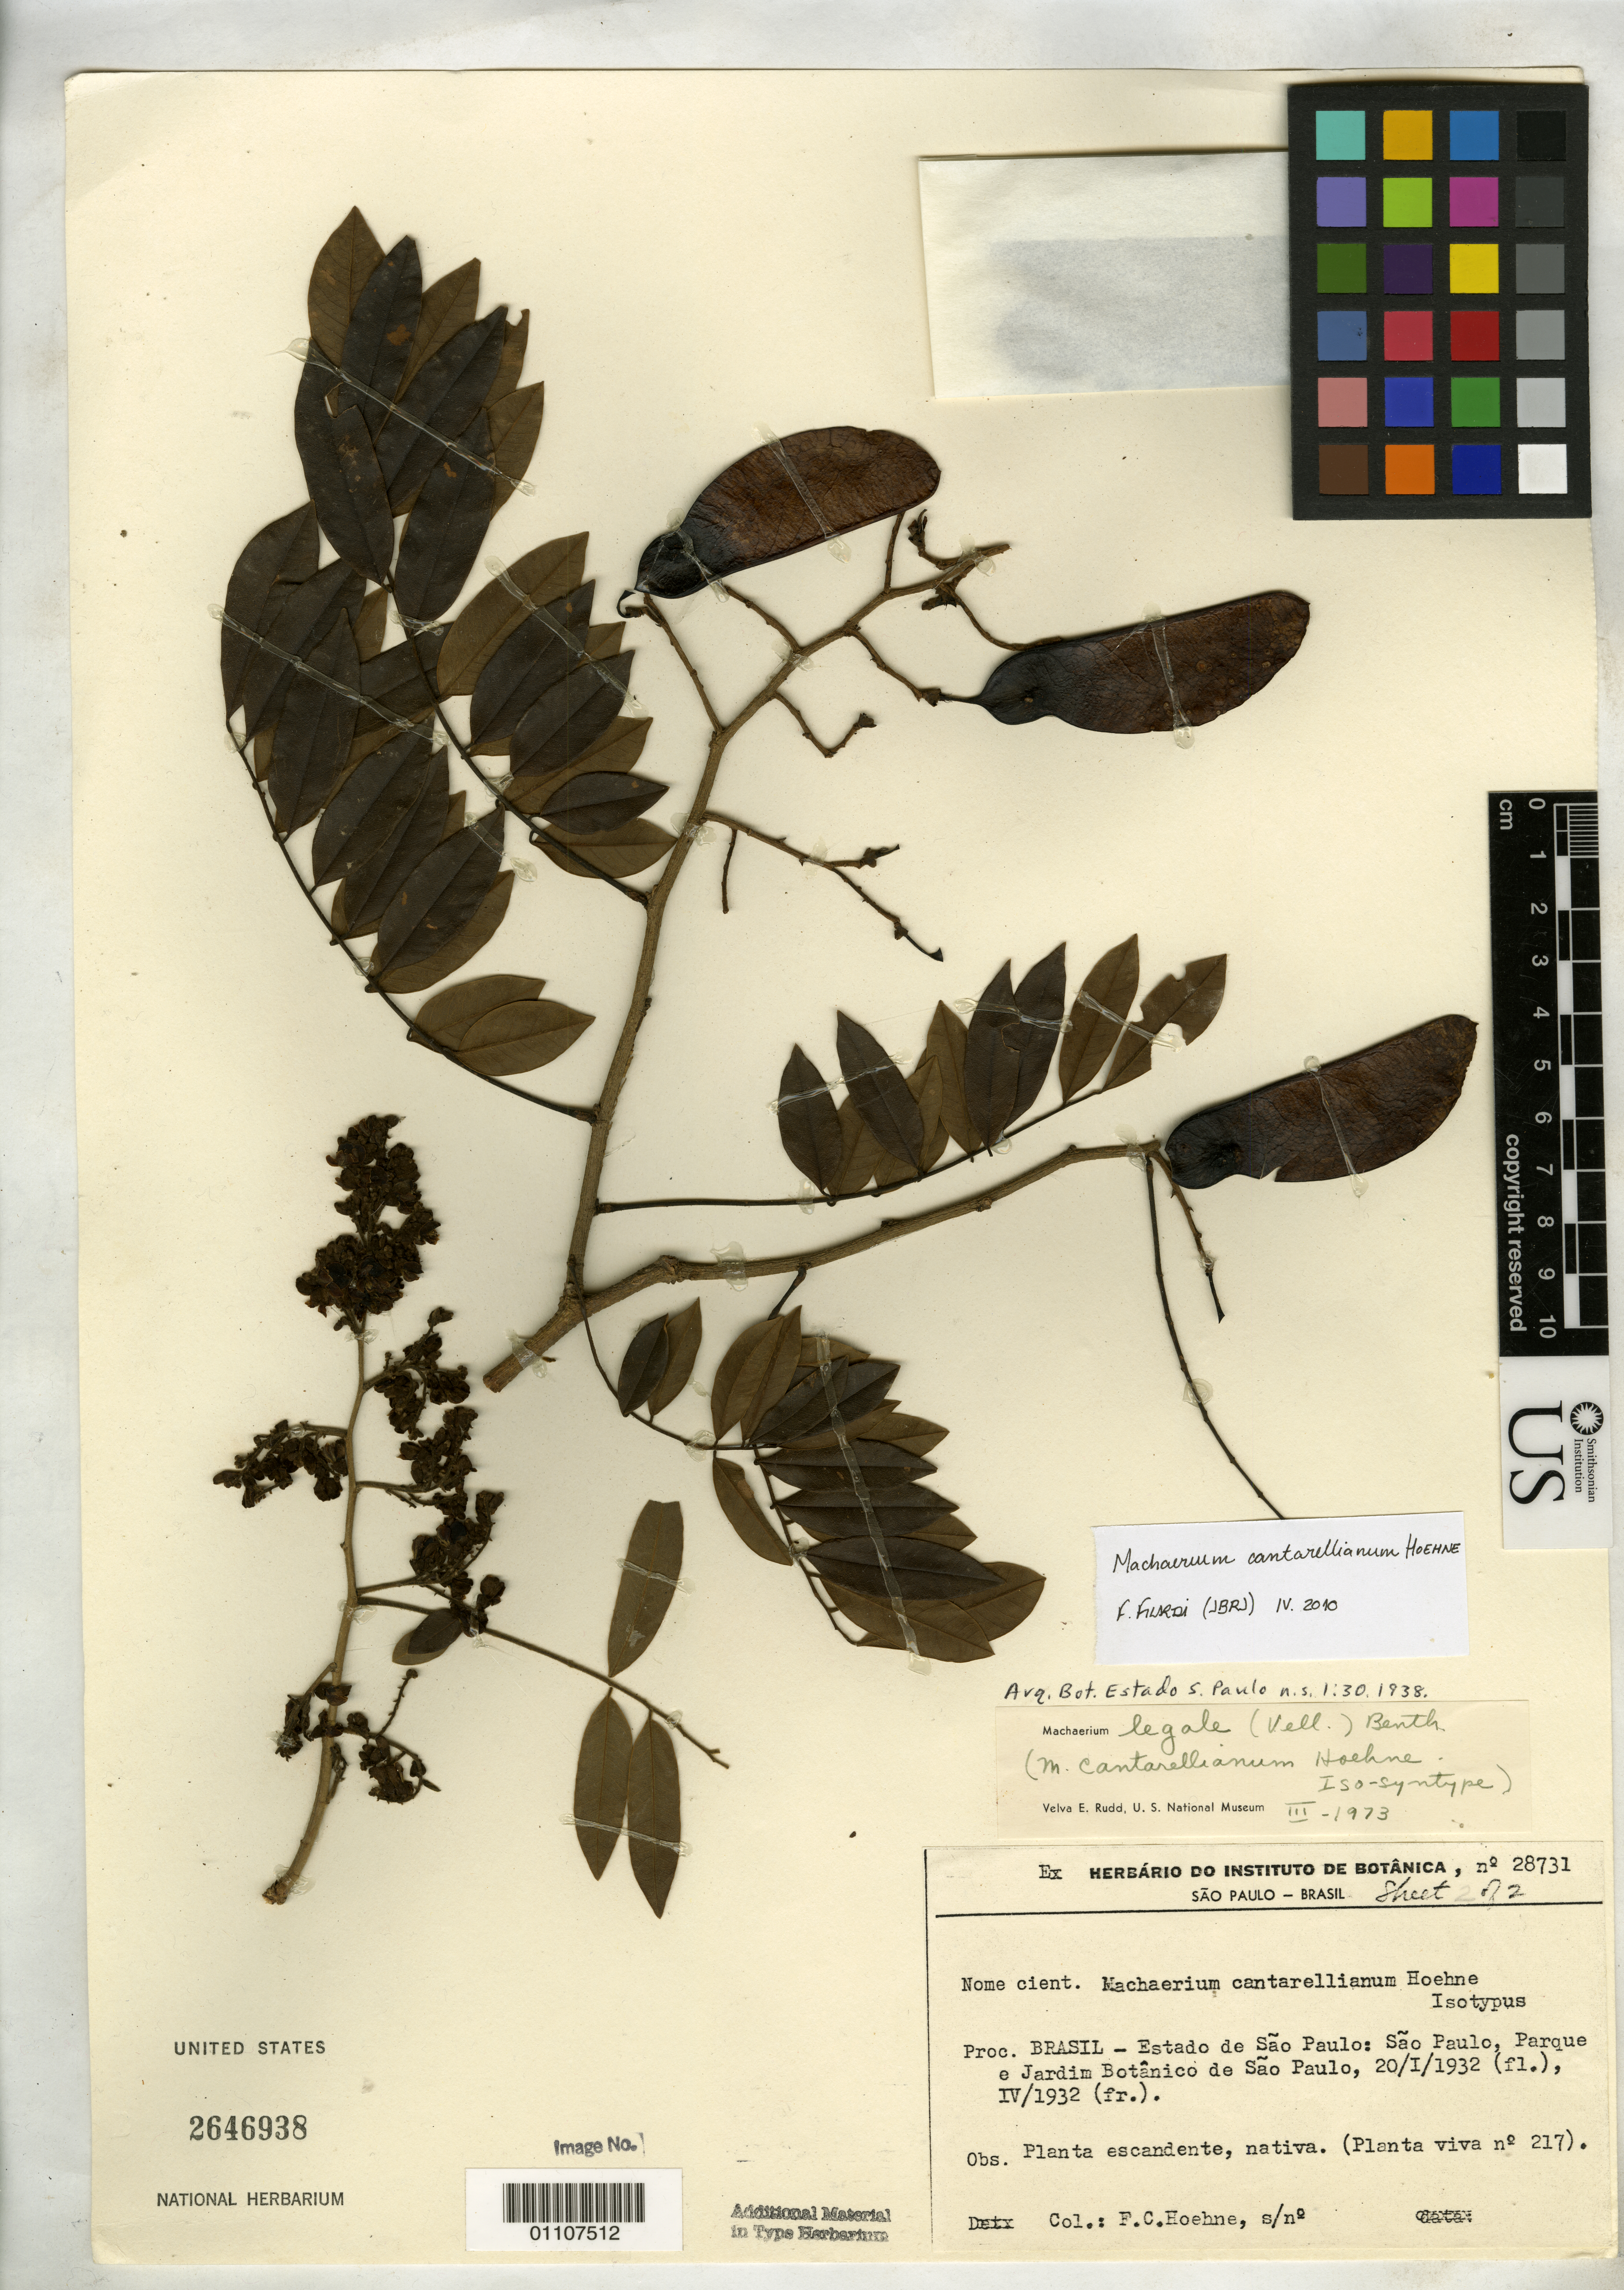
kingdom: Plantae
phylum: Tracheophyta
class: Magnoliopsida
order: Fabales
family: Fabaceae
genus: Machaerium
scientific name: Machaerium cantarellianum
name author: Hoehne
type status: Isosyntype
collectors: F. C. Hoehne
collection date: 1932-01-20,1932-04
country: Brazil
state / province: São Paulo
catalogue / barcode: US 2646938